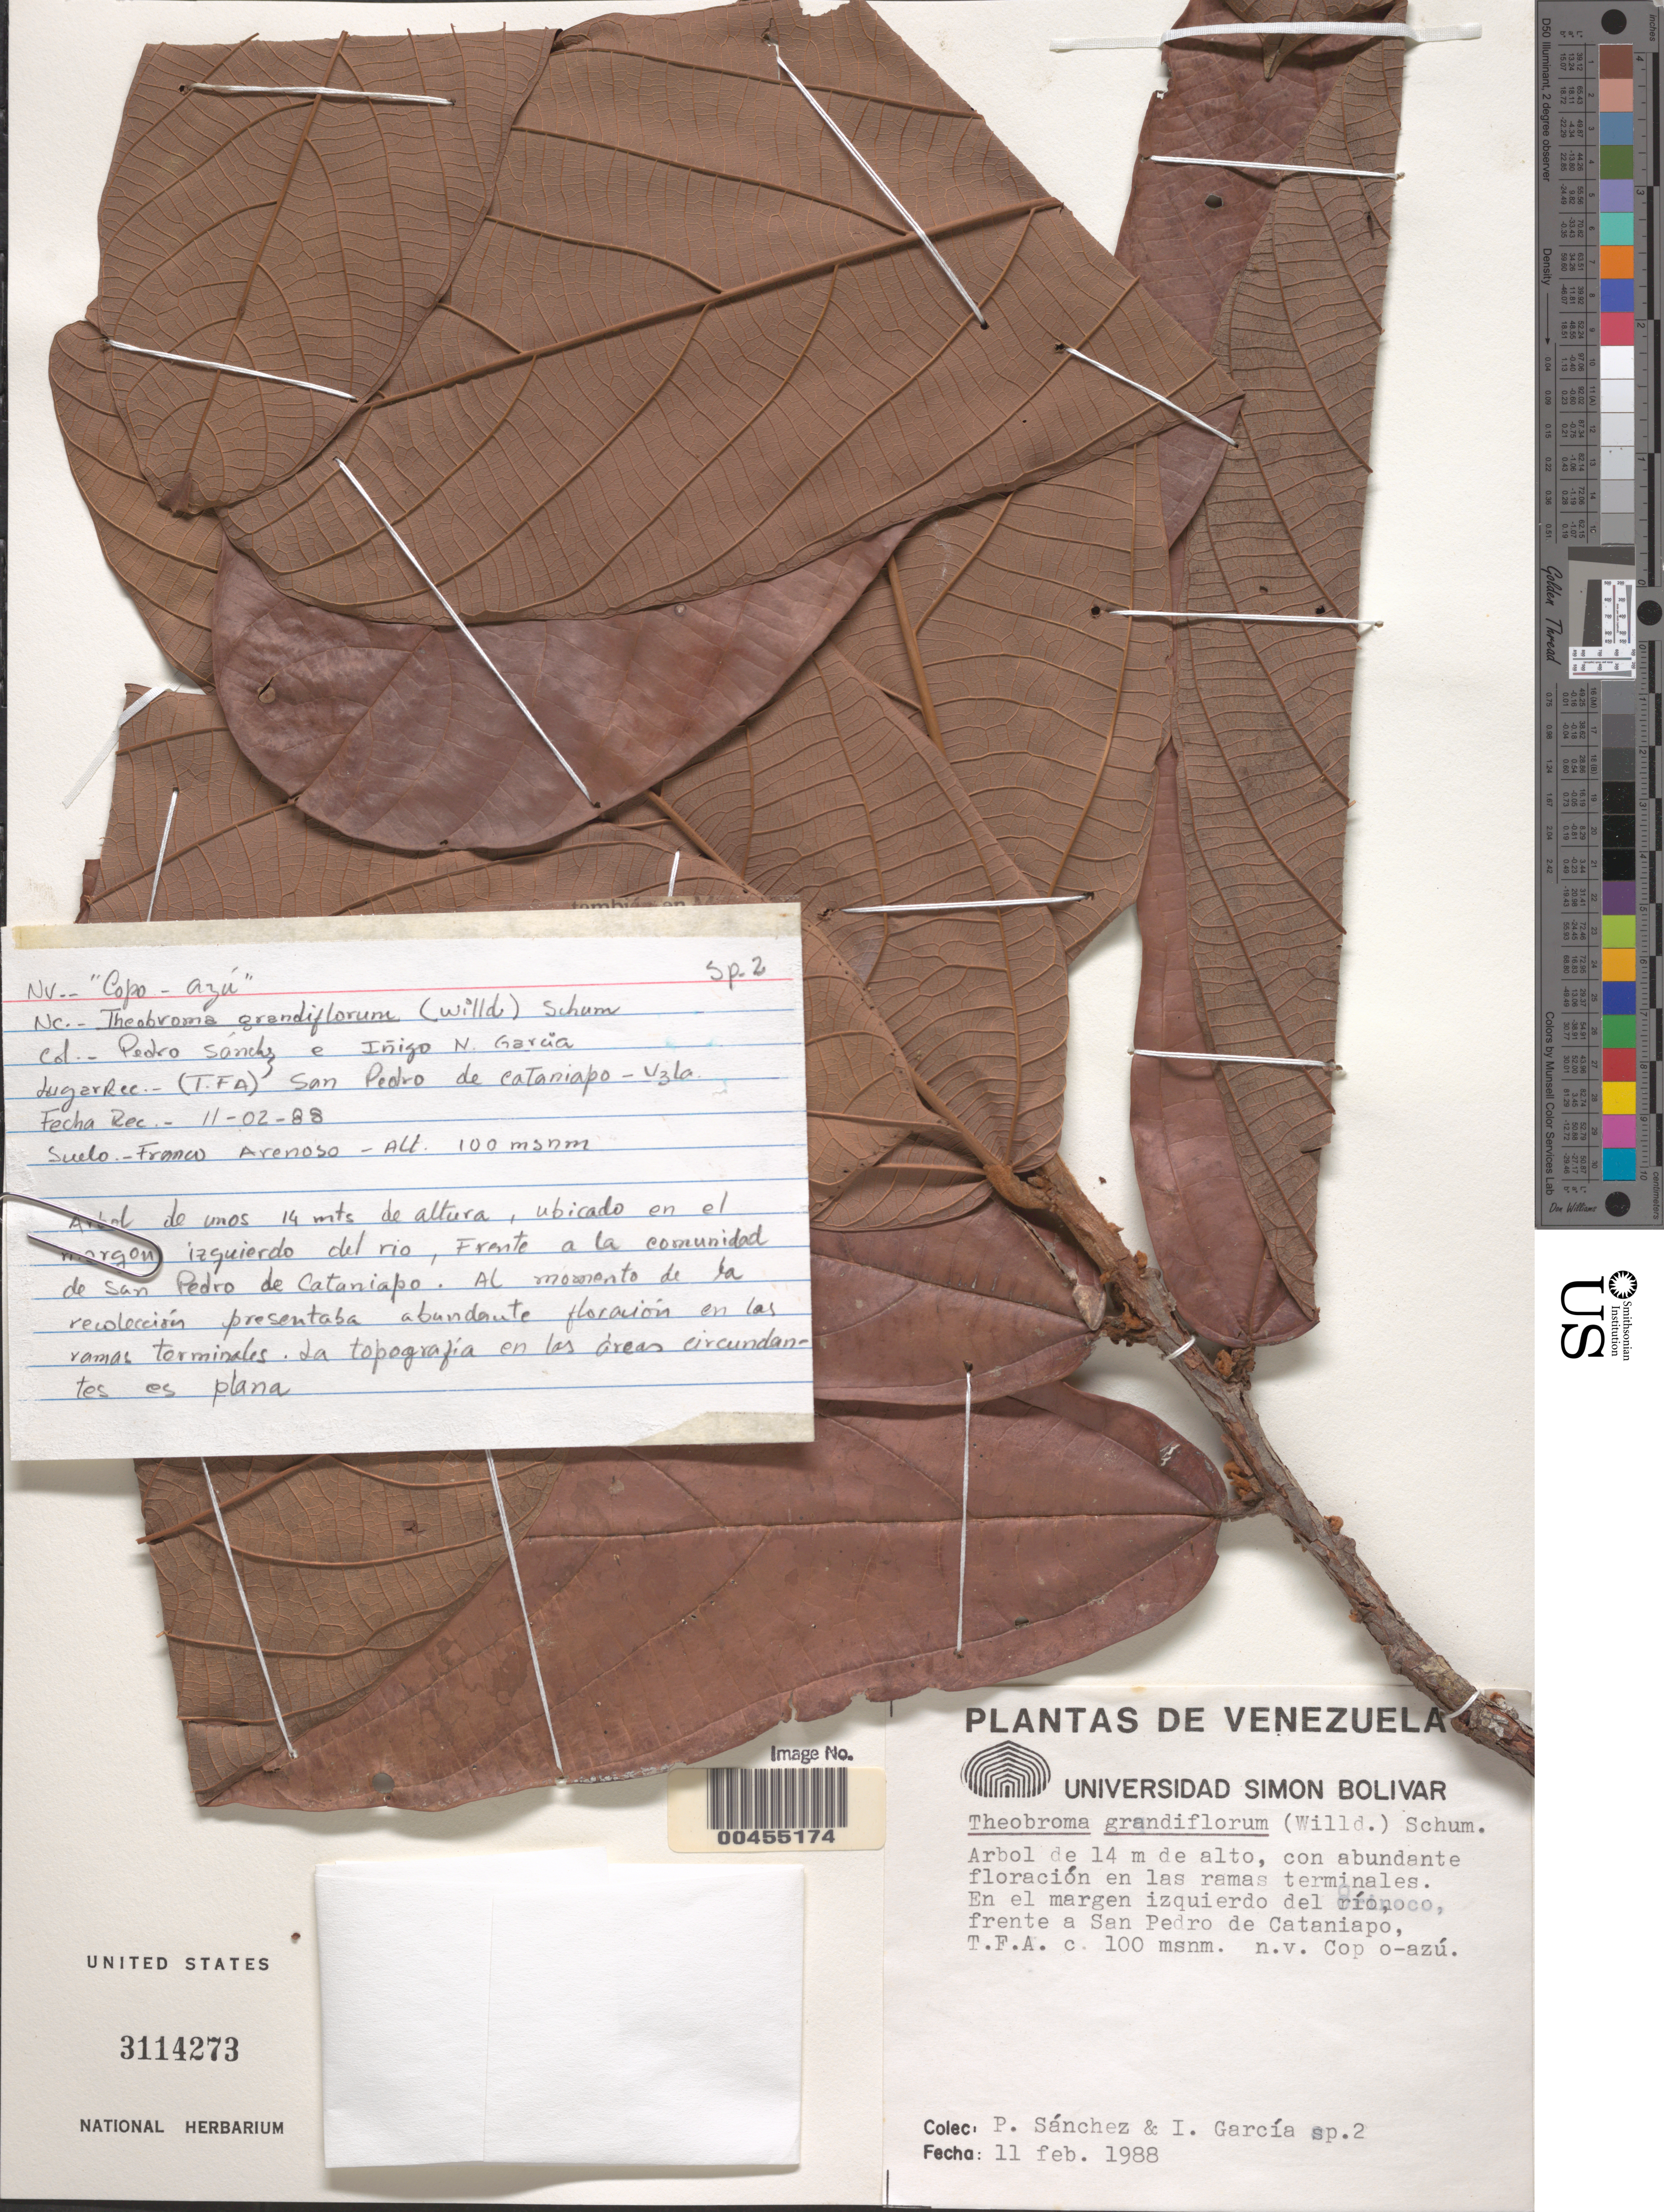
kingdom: Plantae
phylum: Tracheophyta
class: Magnoliopsida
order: Malvales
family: Malvaceae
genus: Theobroma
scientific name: Theobroma grandiflorum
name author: (Willd. ex Spreng.) K. Schum.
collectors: P. Sánchez & I. García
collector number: sp. 2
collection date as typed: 11 Feb 1988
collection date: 1988-02-11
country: Venezuela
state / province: Amazonas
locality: izquerdo del río, frente a San Pedro de Cataniapo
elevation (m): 100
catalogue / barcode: US 3114273